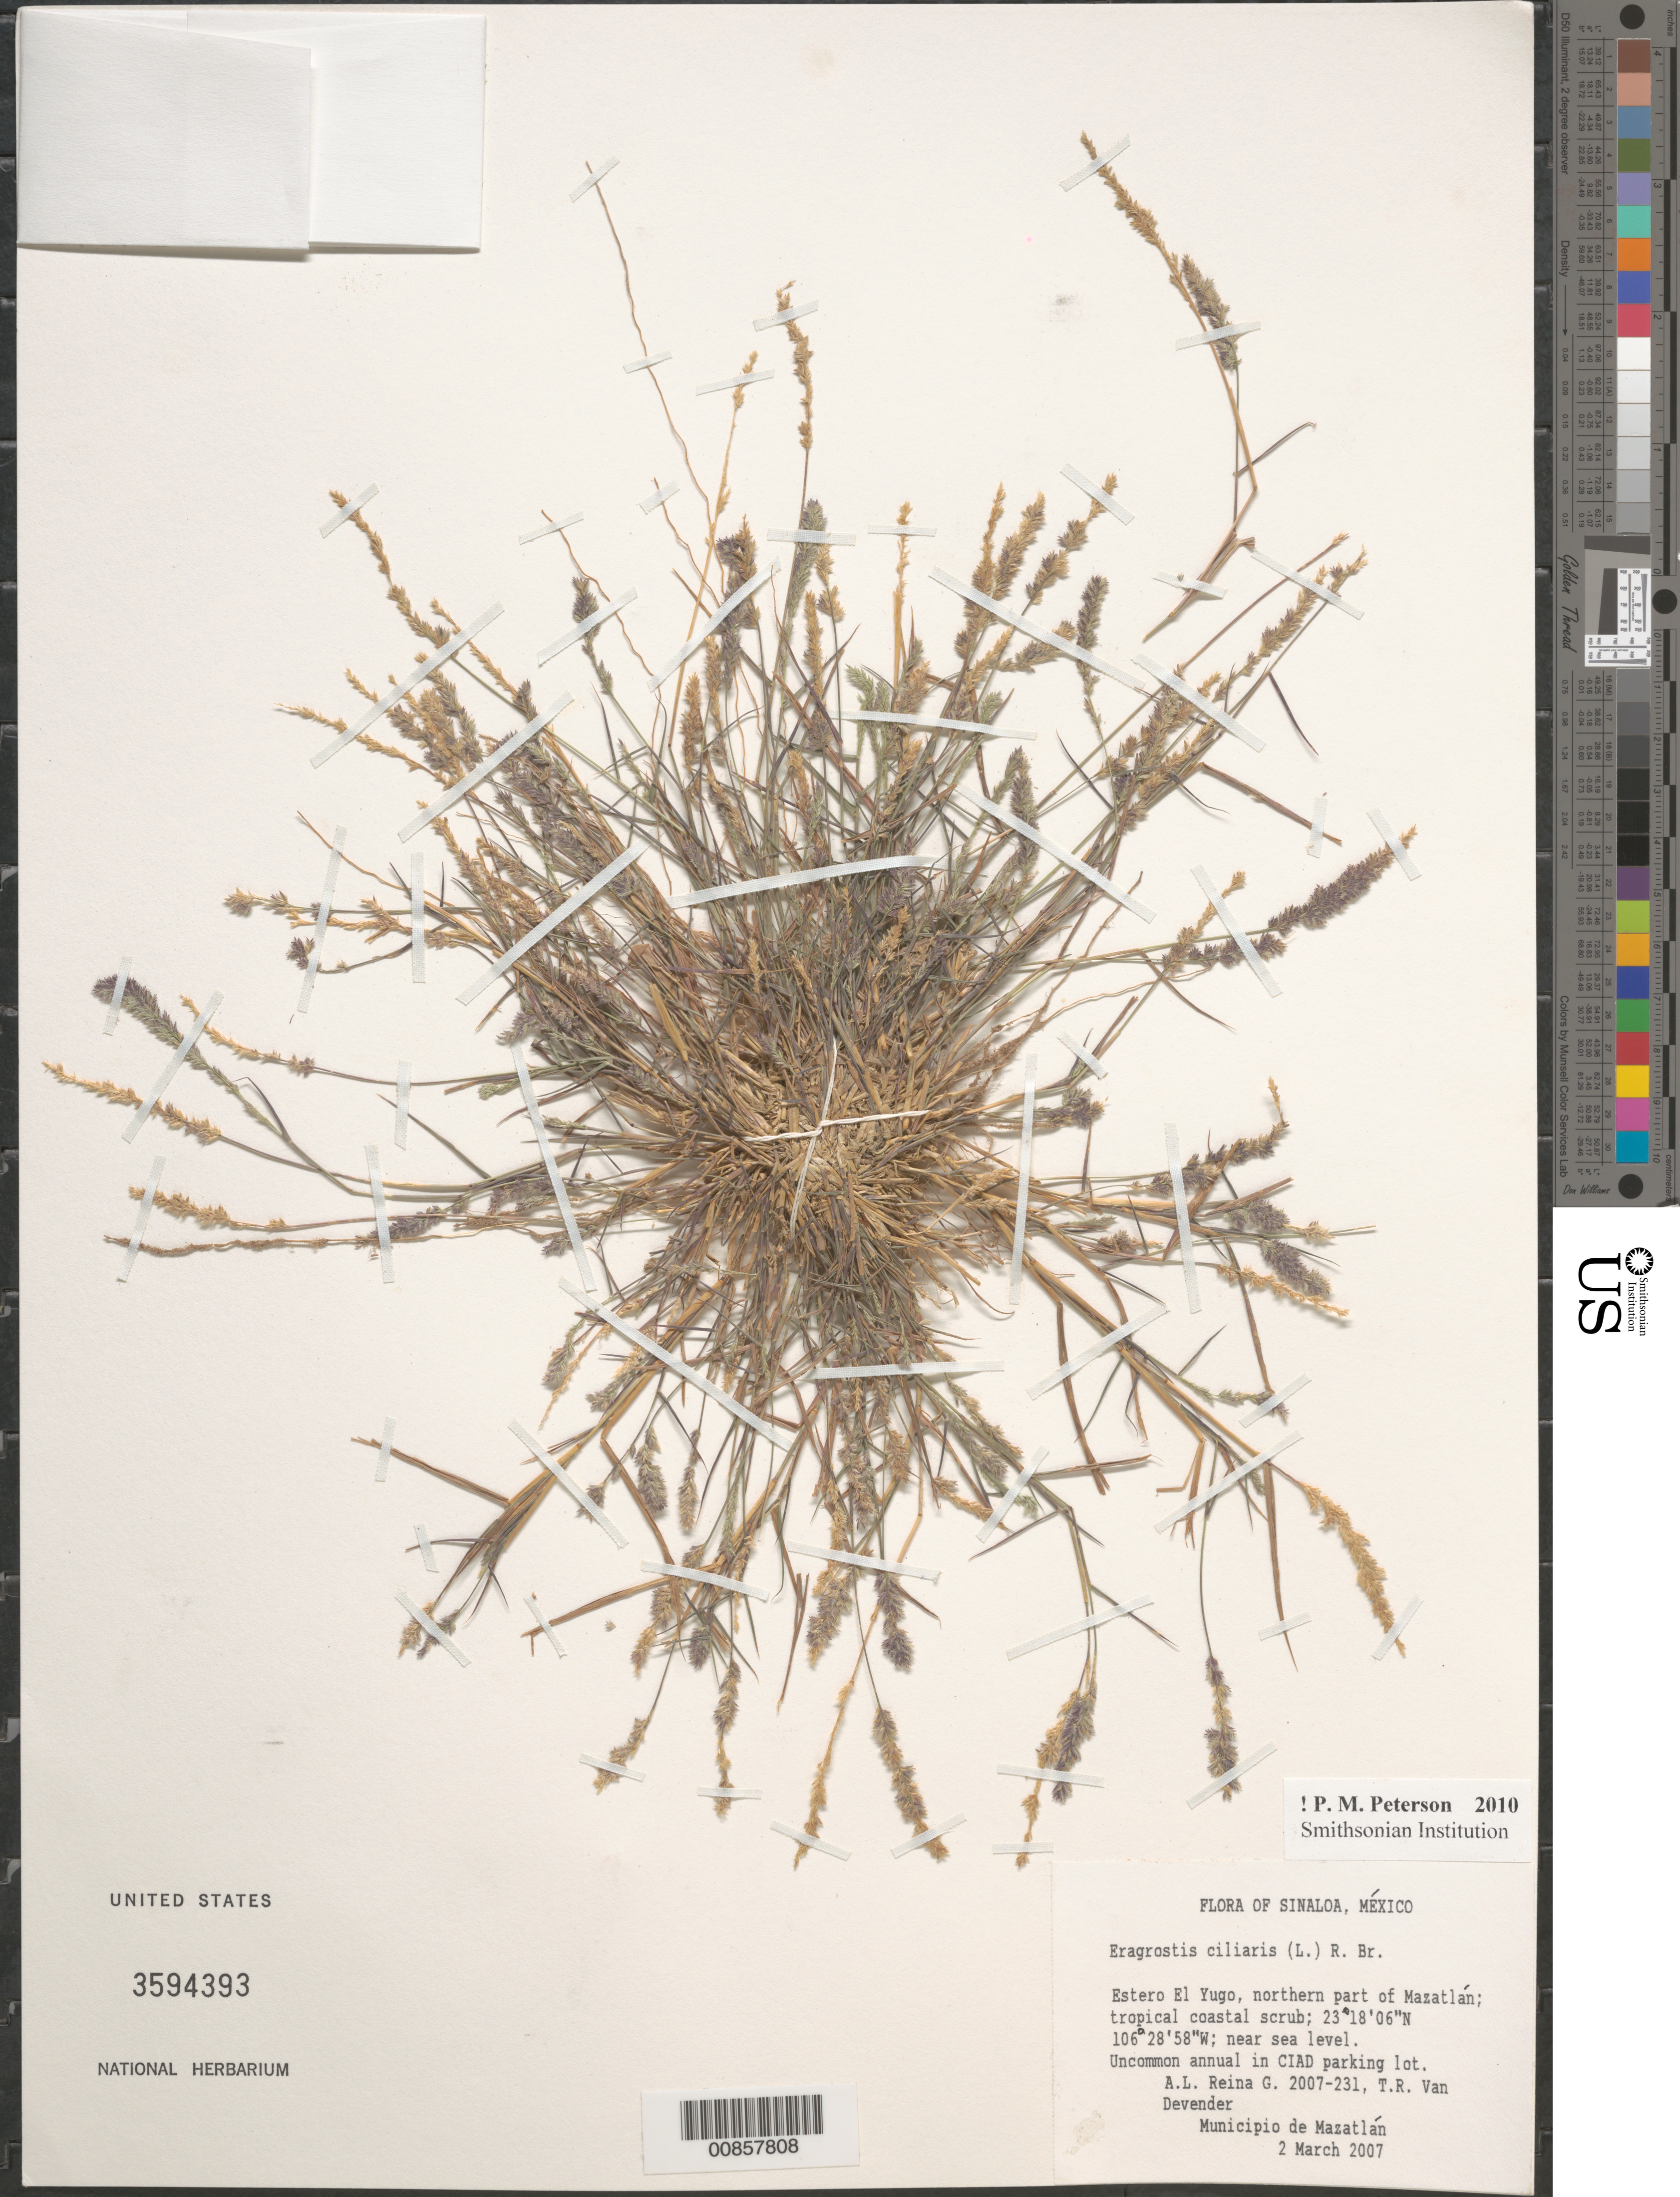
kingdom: Plantae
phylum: Tracheophyta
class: Liliopsida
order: Poales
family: Poaceae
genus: Eragrostis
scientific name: Eragrostis ciliaris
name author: (L.) R. Br.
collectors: A. L. Reina G. & T. R. Van Devender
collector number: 2007-231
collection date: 2007-03-02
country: Mexico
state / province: Sonora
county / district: Mazatlán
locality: Estero El Yuga, northern part of Mazatlán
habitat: Tropical coastal scrub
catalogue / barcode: US 3594393